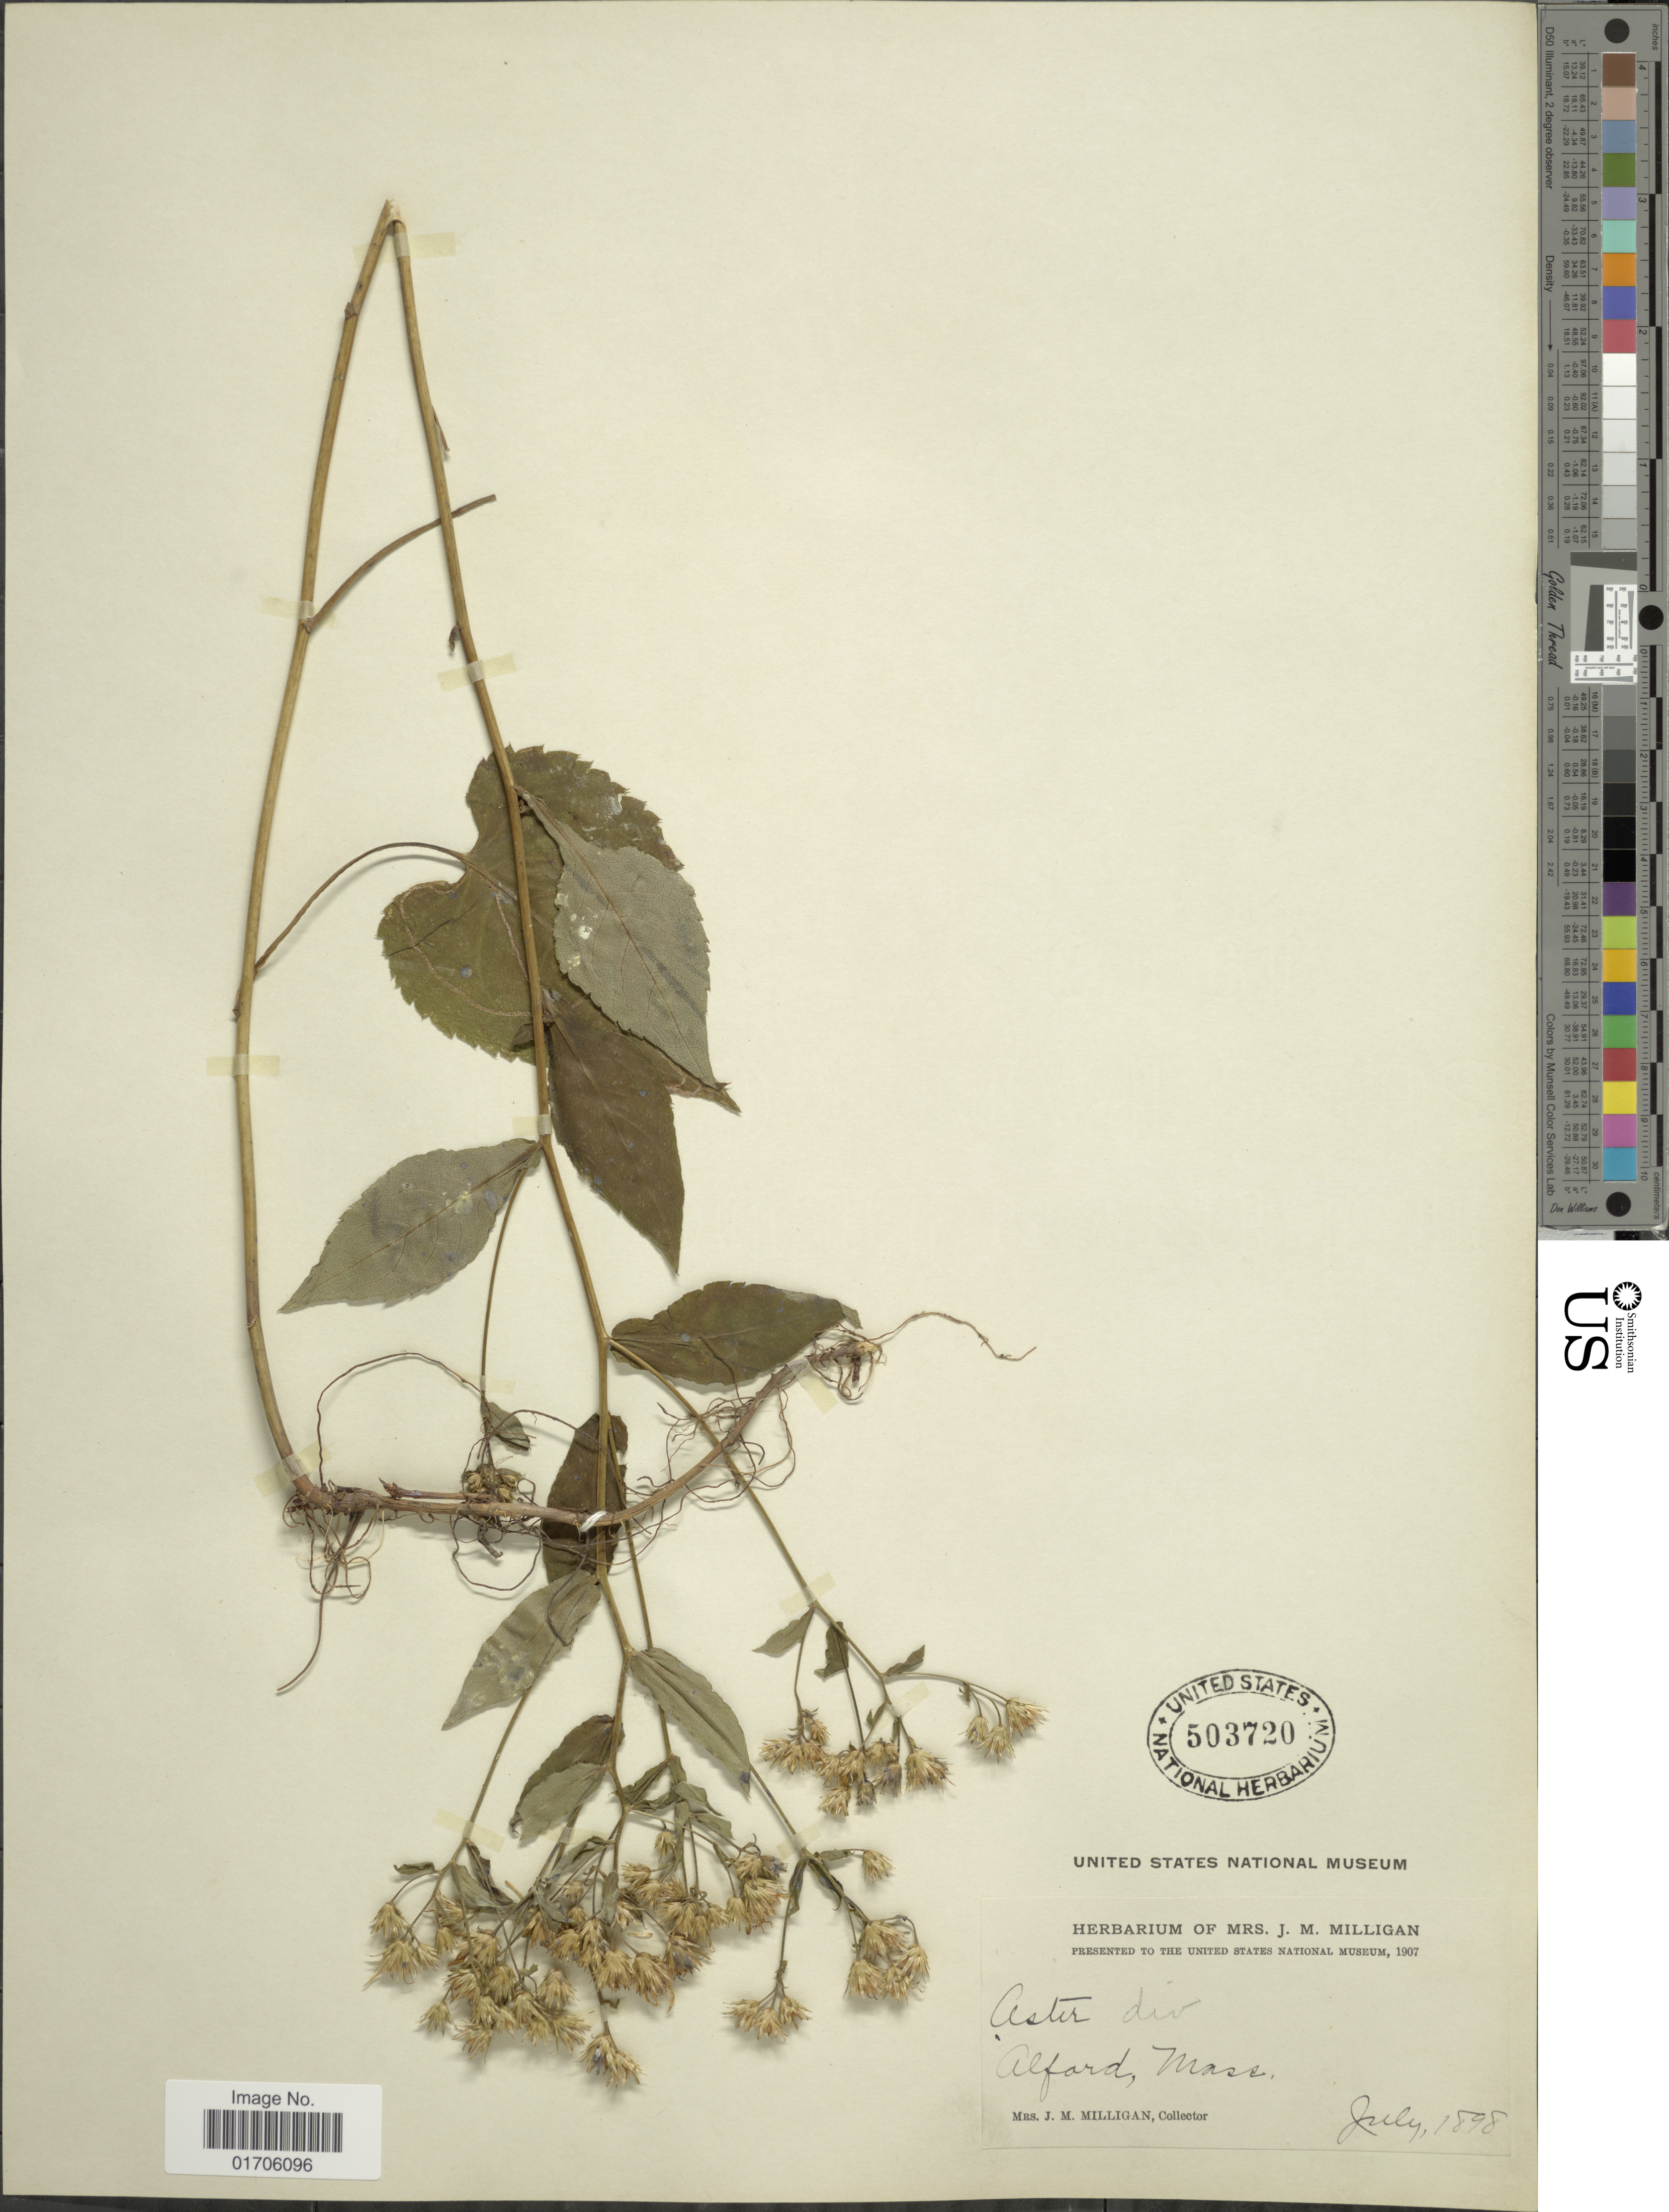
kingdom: Plantae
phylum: Tracheophyta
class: Magnoliopsida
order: Asterales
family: Asteraceae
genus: Eurybia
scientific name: Eurybia sp.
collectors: J. M. Milligan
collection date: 1898-07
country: United States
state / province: Massachusetts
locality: Alfard, Mass.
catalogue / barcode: US 503720